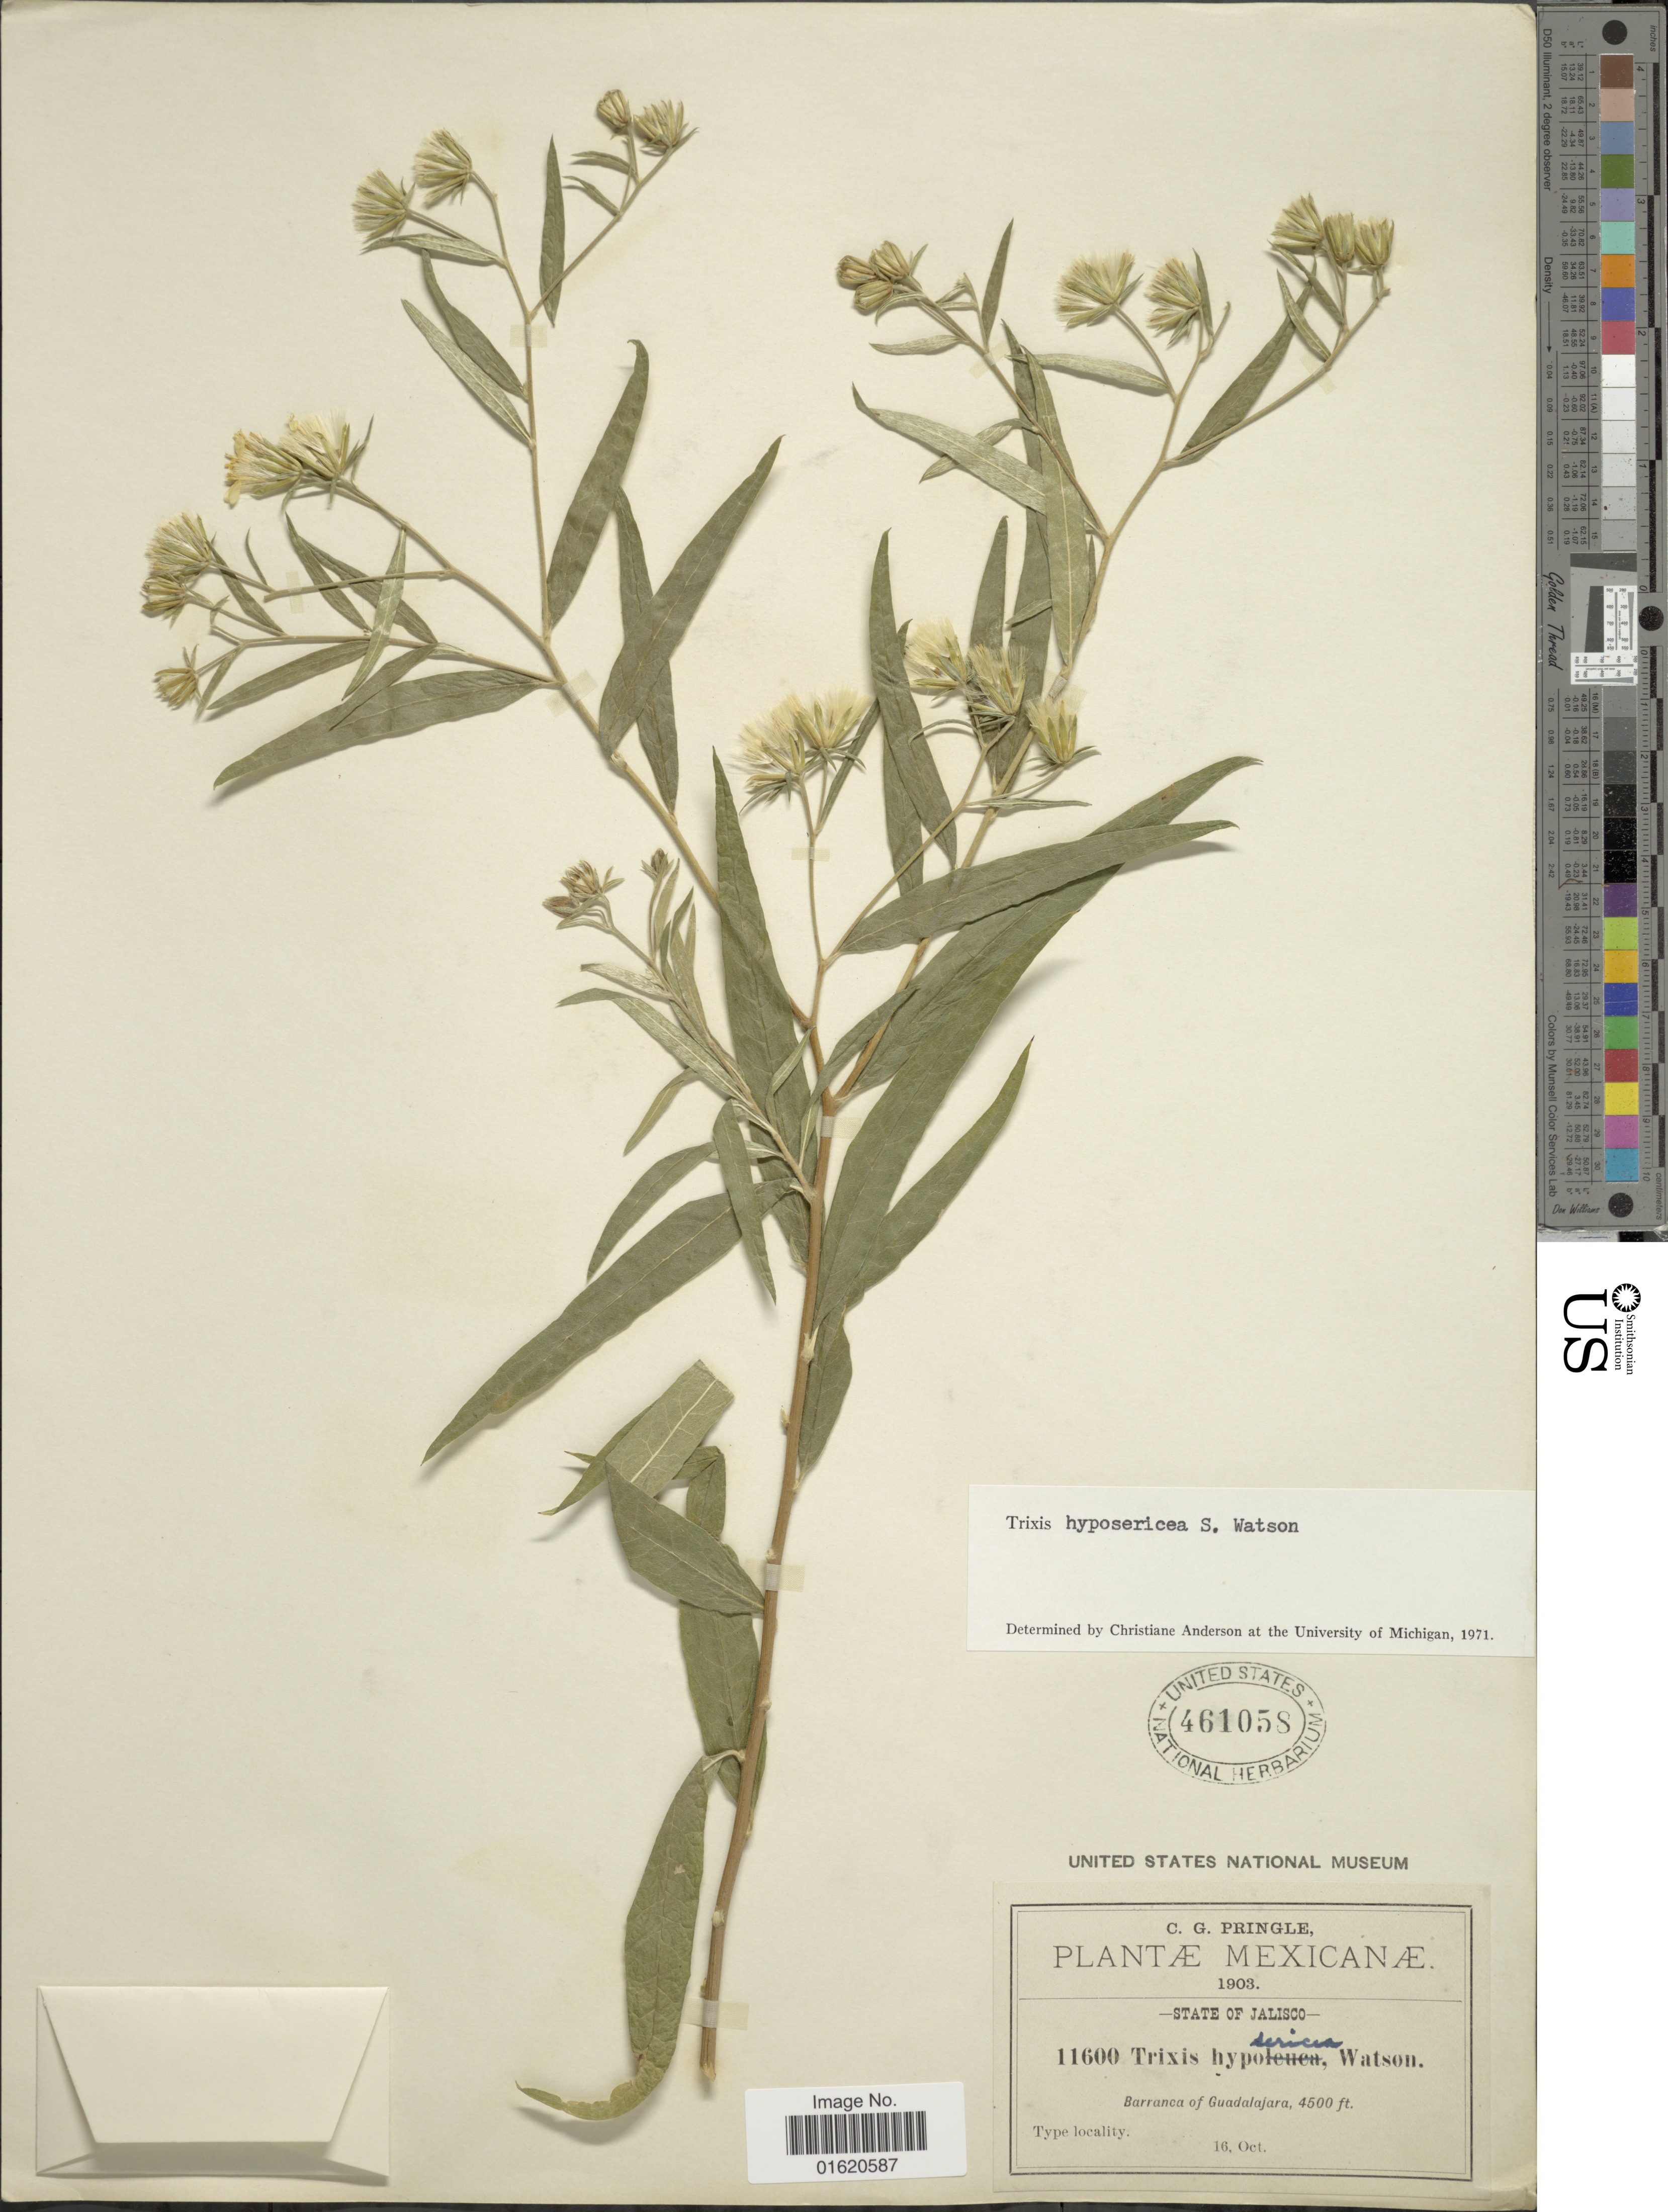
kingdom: Plantae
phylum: Tracheophyta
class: Magnoliopsida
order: Asterales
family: Asteraceae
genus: Trixis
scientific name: Trixis hyposericea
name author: S. Watson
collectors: C. G. Pringle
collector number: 11600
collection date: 1903-10-16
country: Mexico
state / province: Jalisco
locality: Barranca of Gualajara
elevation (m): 1372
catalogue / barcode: US 461058